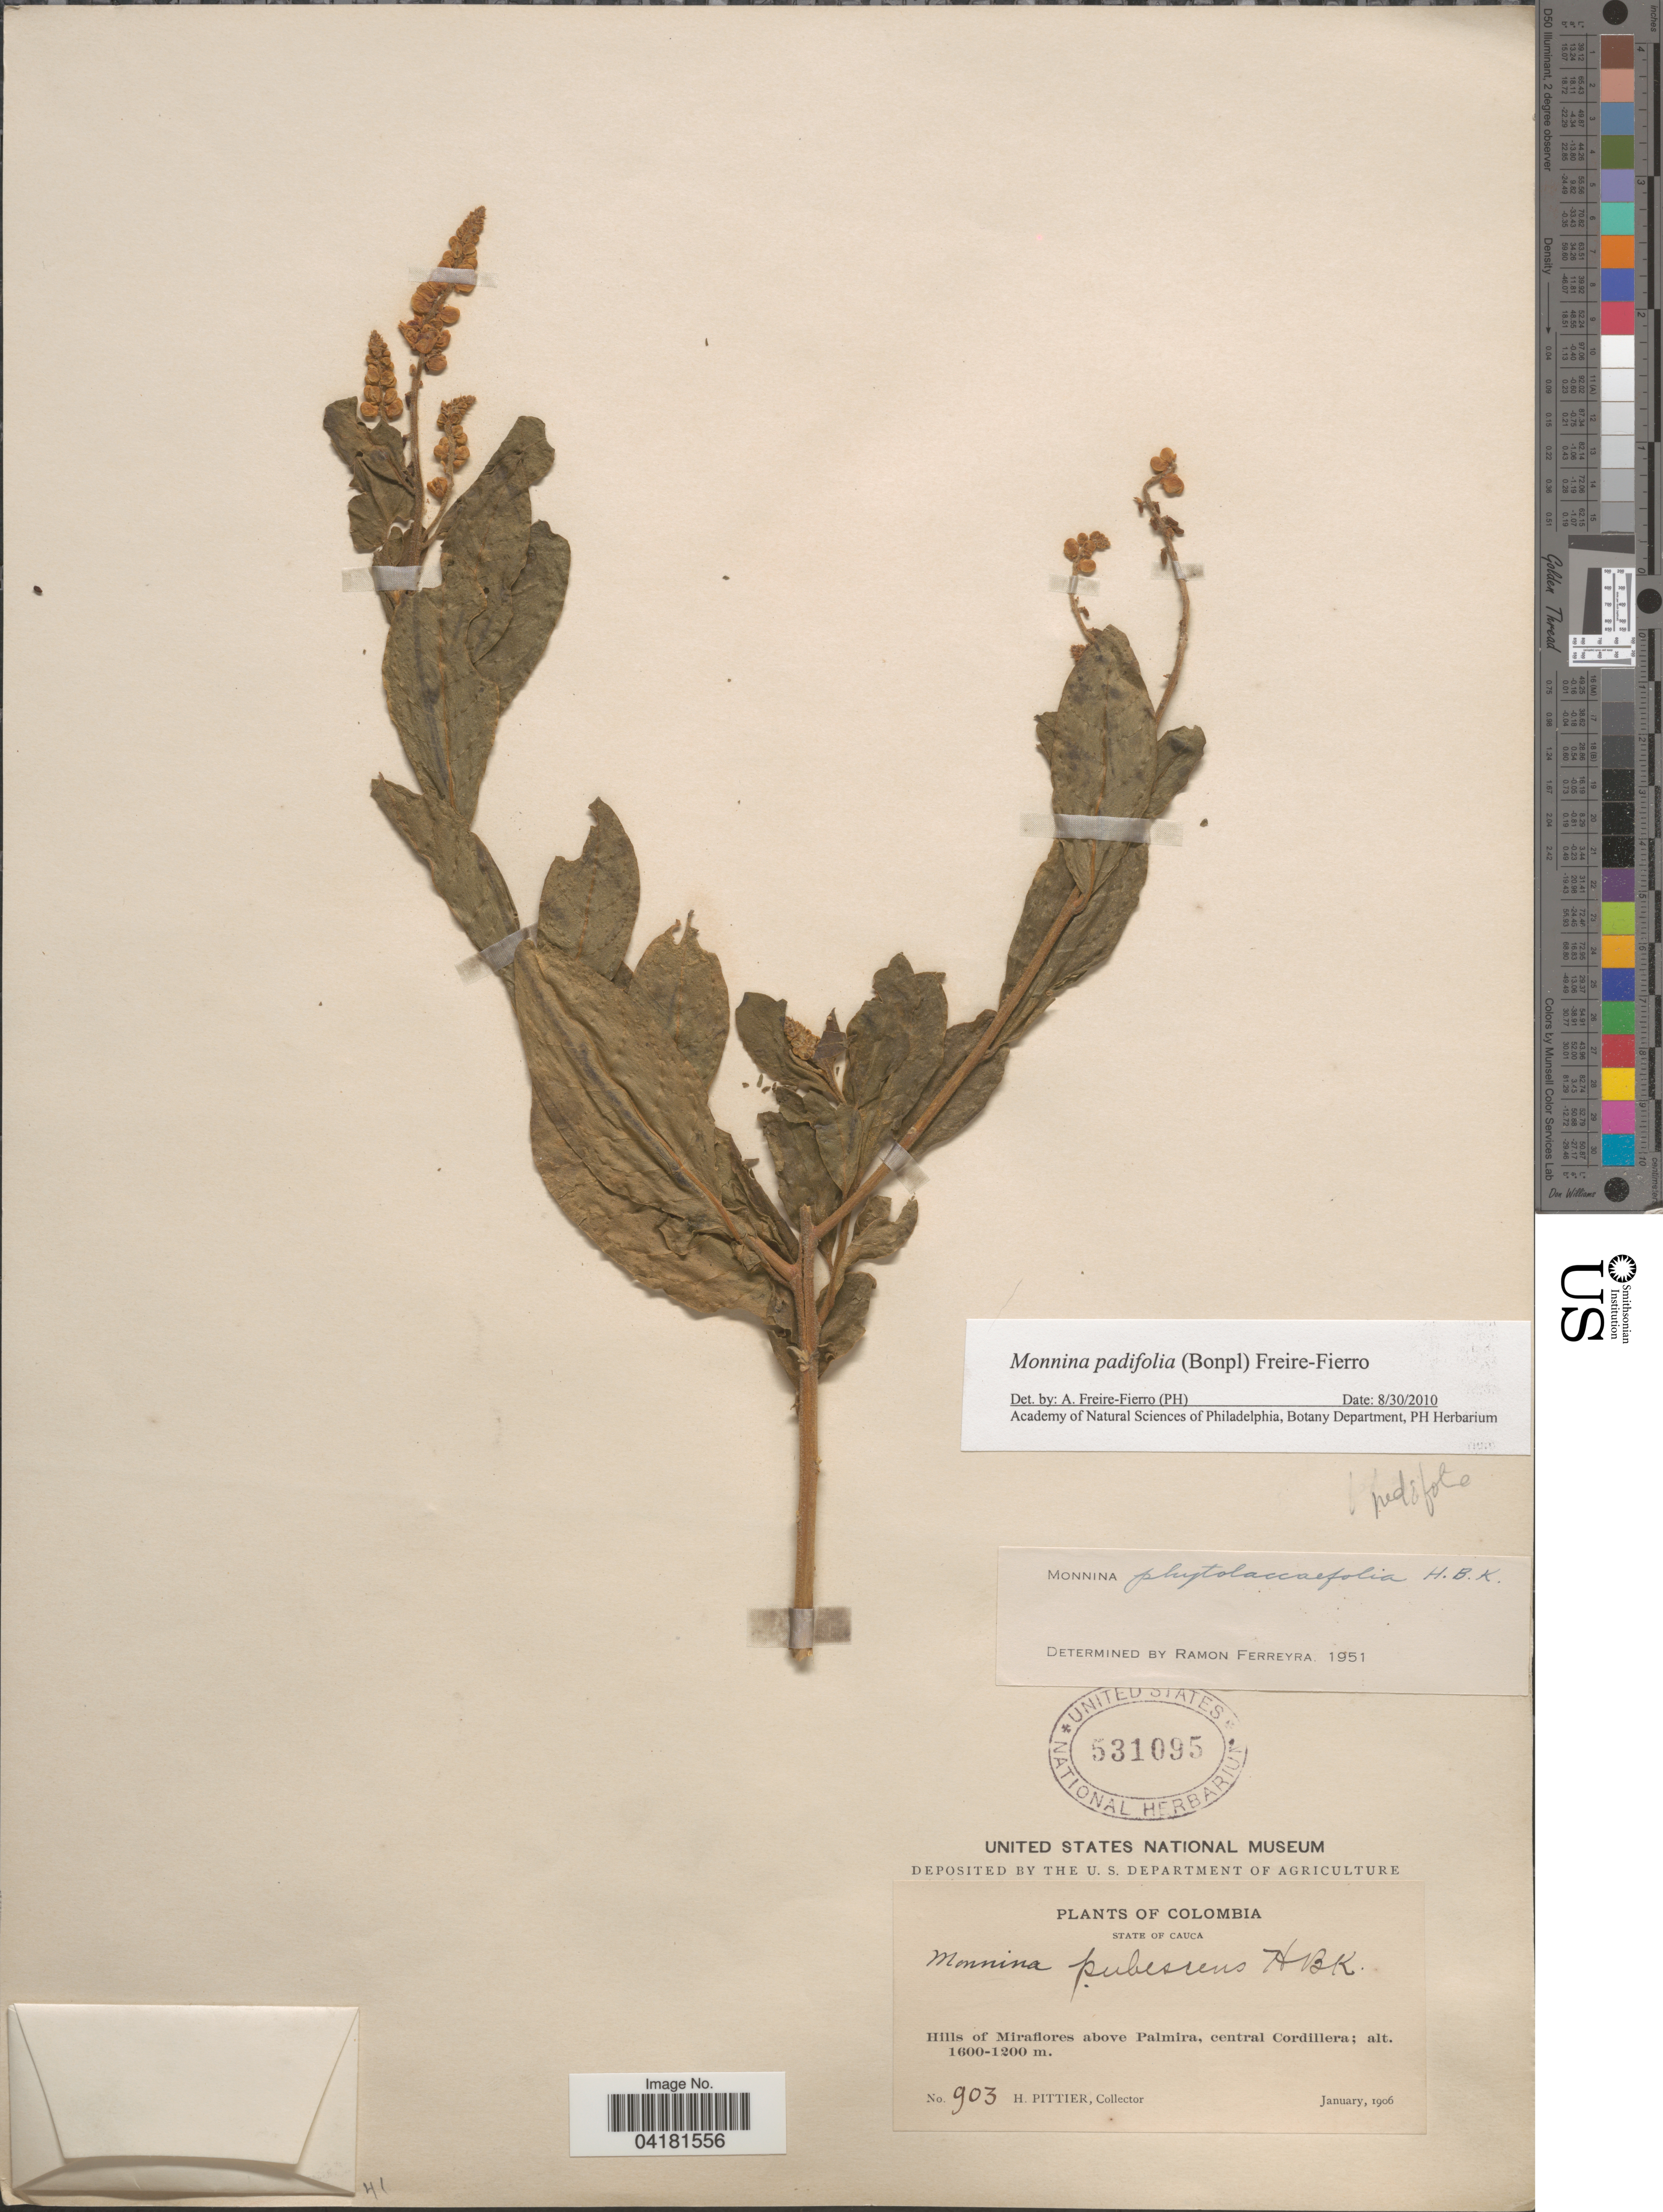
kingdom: Plantae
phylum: Tracheophyta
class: Magnoliopsida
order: Fabales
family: Polygalaceae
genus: Monnina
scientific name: Monnina padifolia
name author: (Bonpl.) Freire-Fierro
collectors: H. F. Pittier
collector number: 903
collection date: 1906-01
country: Colombia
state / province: Cauca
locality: Hills of Miraflores above Palmira, central Cordillera.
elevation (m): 1200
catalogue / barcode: US 531095